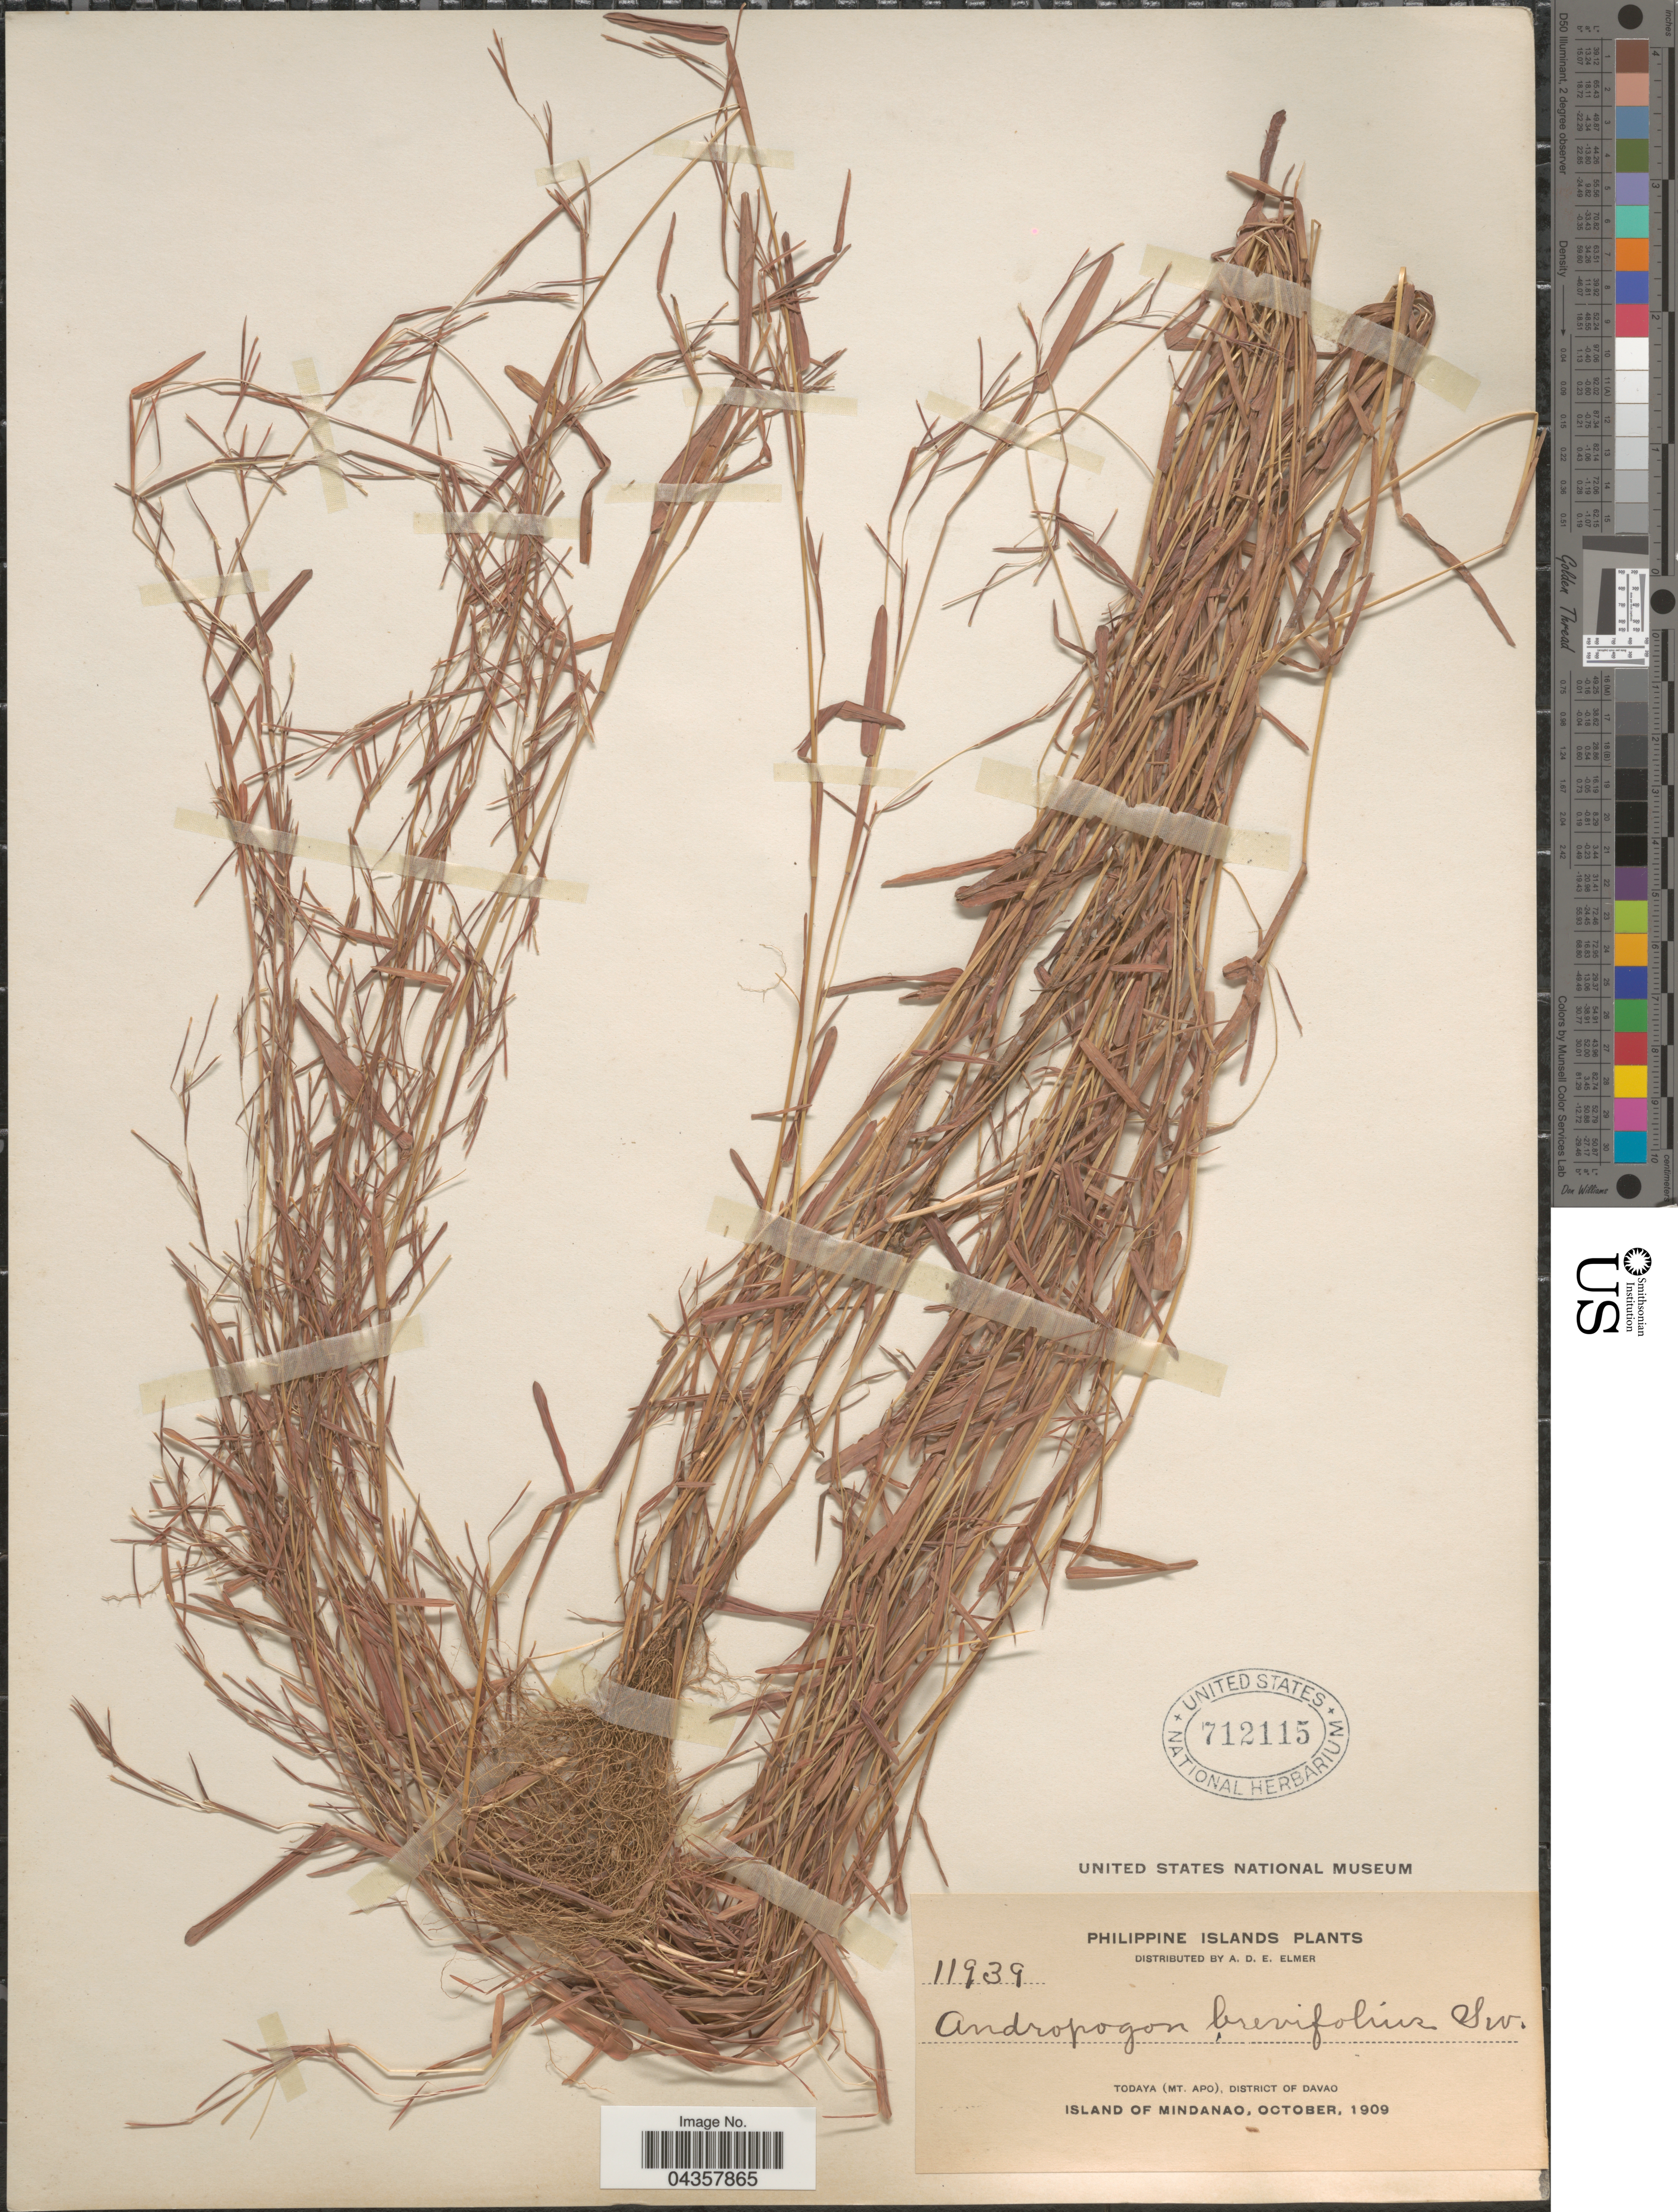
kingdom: Plantae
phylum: Tracheophyta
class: Liliopsida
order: Poales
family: Poaceae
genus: Schizachyrium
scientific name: Schizachyrium sp.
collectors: A. D. E. Elmer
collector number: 11939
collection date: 1909-10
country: Philippines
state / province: Davao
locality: Philippine Islands. Todaya (Mt. Apo), District of Davao. Island of Mindanao.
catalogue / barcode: US 712115